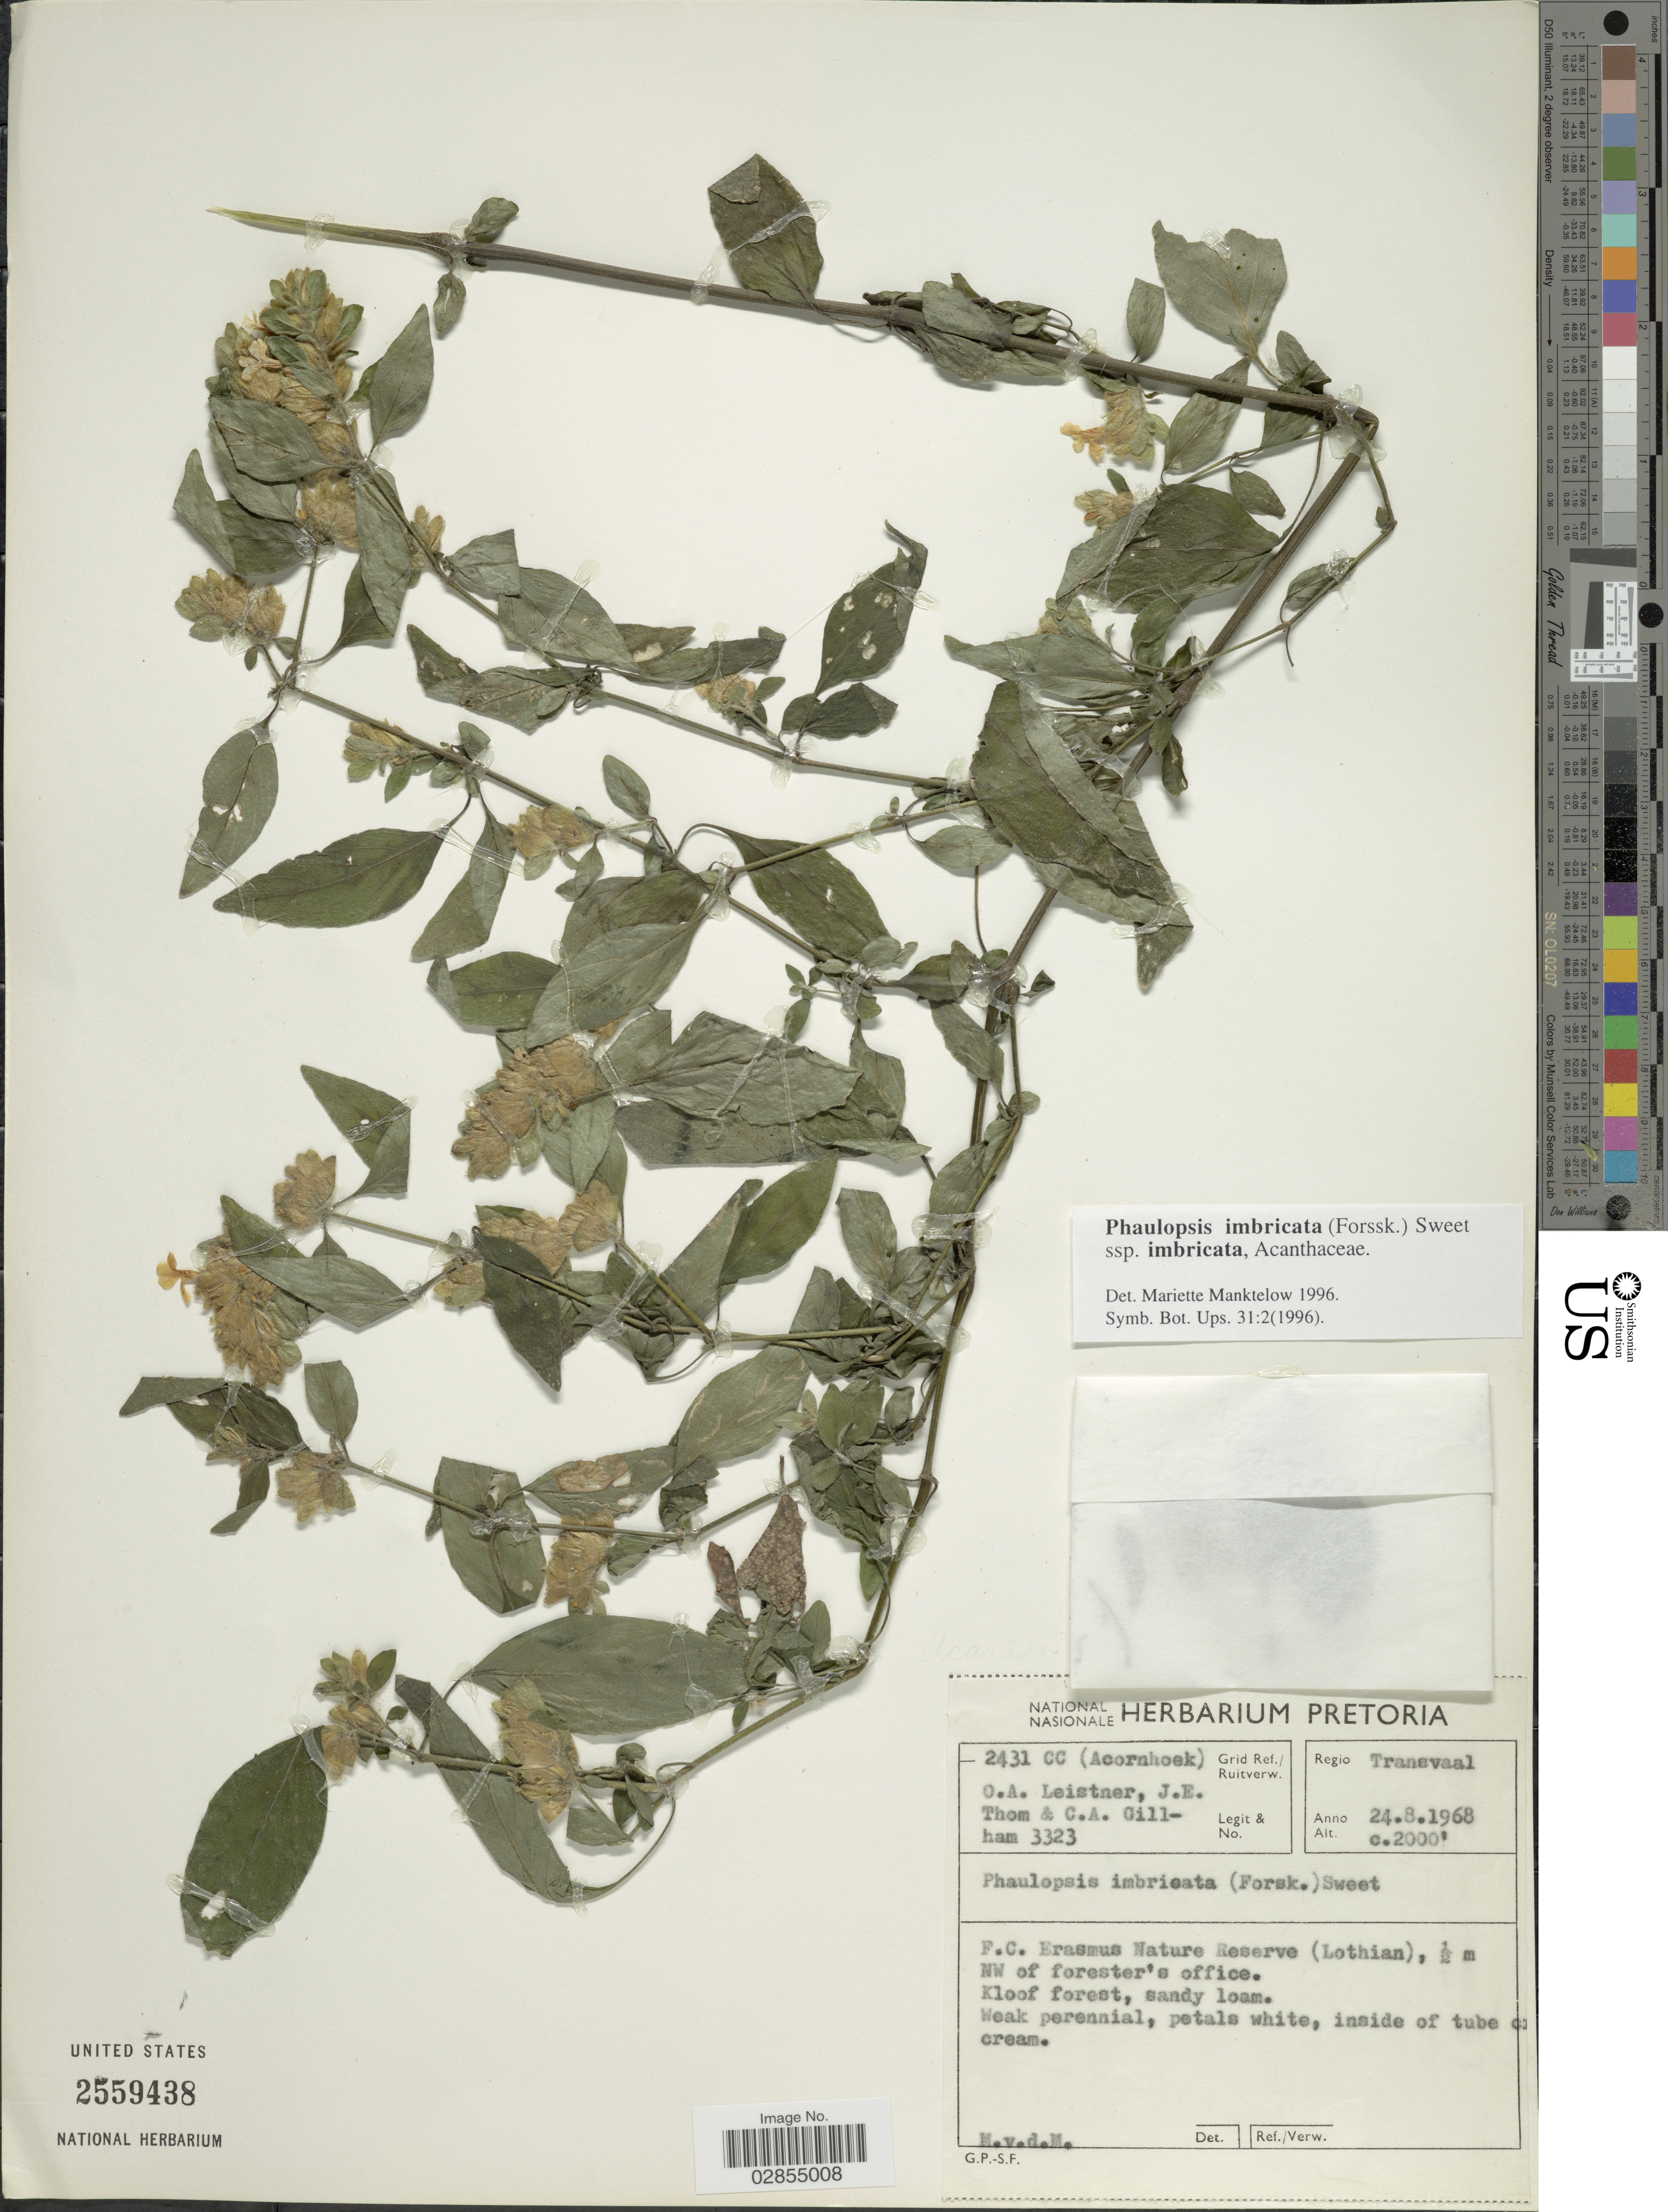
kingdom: Plantae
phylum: Tracheophyta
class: Magnoliopsida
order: Lamiales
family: Acanthaceae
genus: Phaulopsis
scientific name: Phaulopsis imbricata subsp. imbricata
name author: (Forssk.) Sweet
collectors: O. A. Leistner, J. Thom & C. Gillham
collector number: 3323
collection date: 1968-08-24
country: South Africa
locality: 2431 CC (Acornhoek), Regio Transvaal, F.C. Erasmus Nature Reserve (Lothian), ½ m NW of forester's office, Kloof forest.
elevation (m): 610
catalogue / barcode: US 2559438